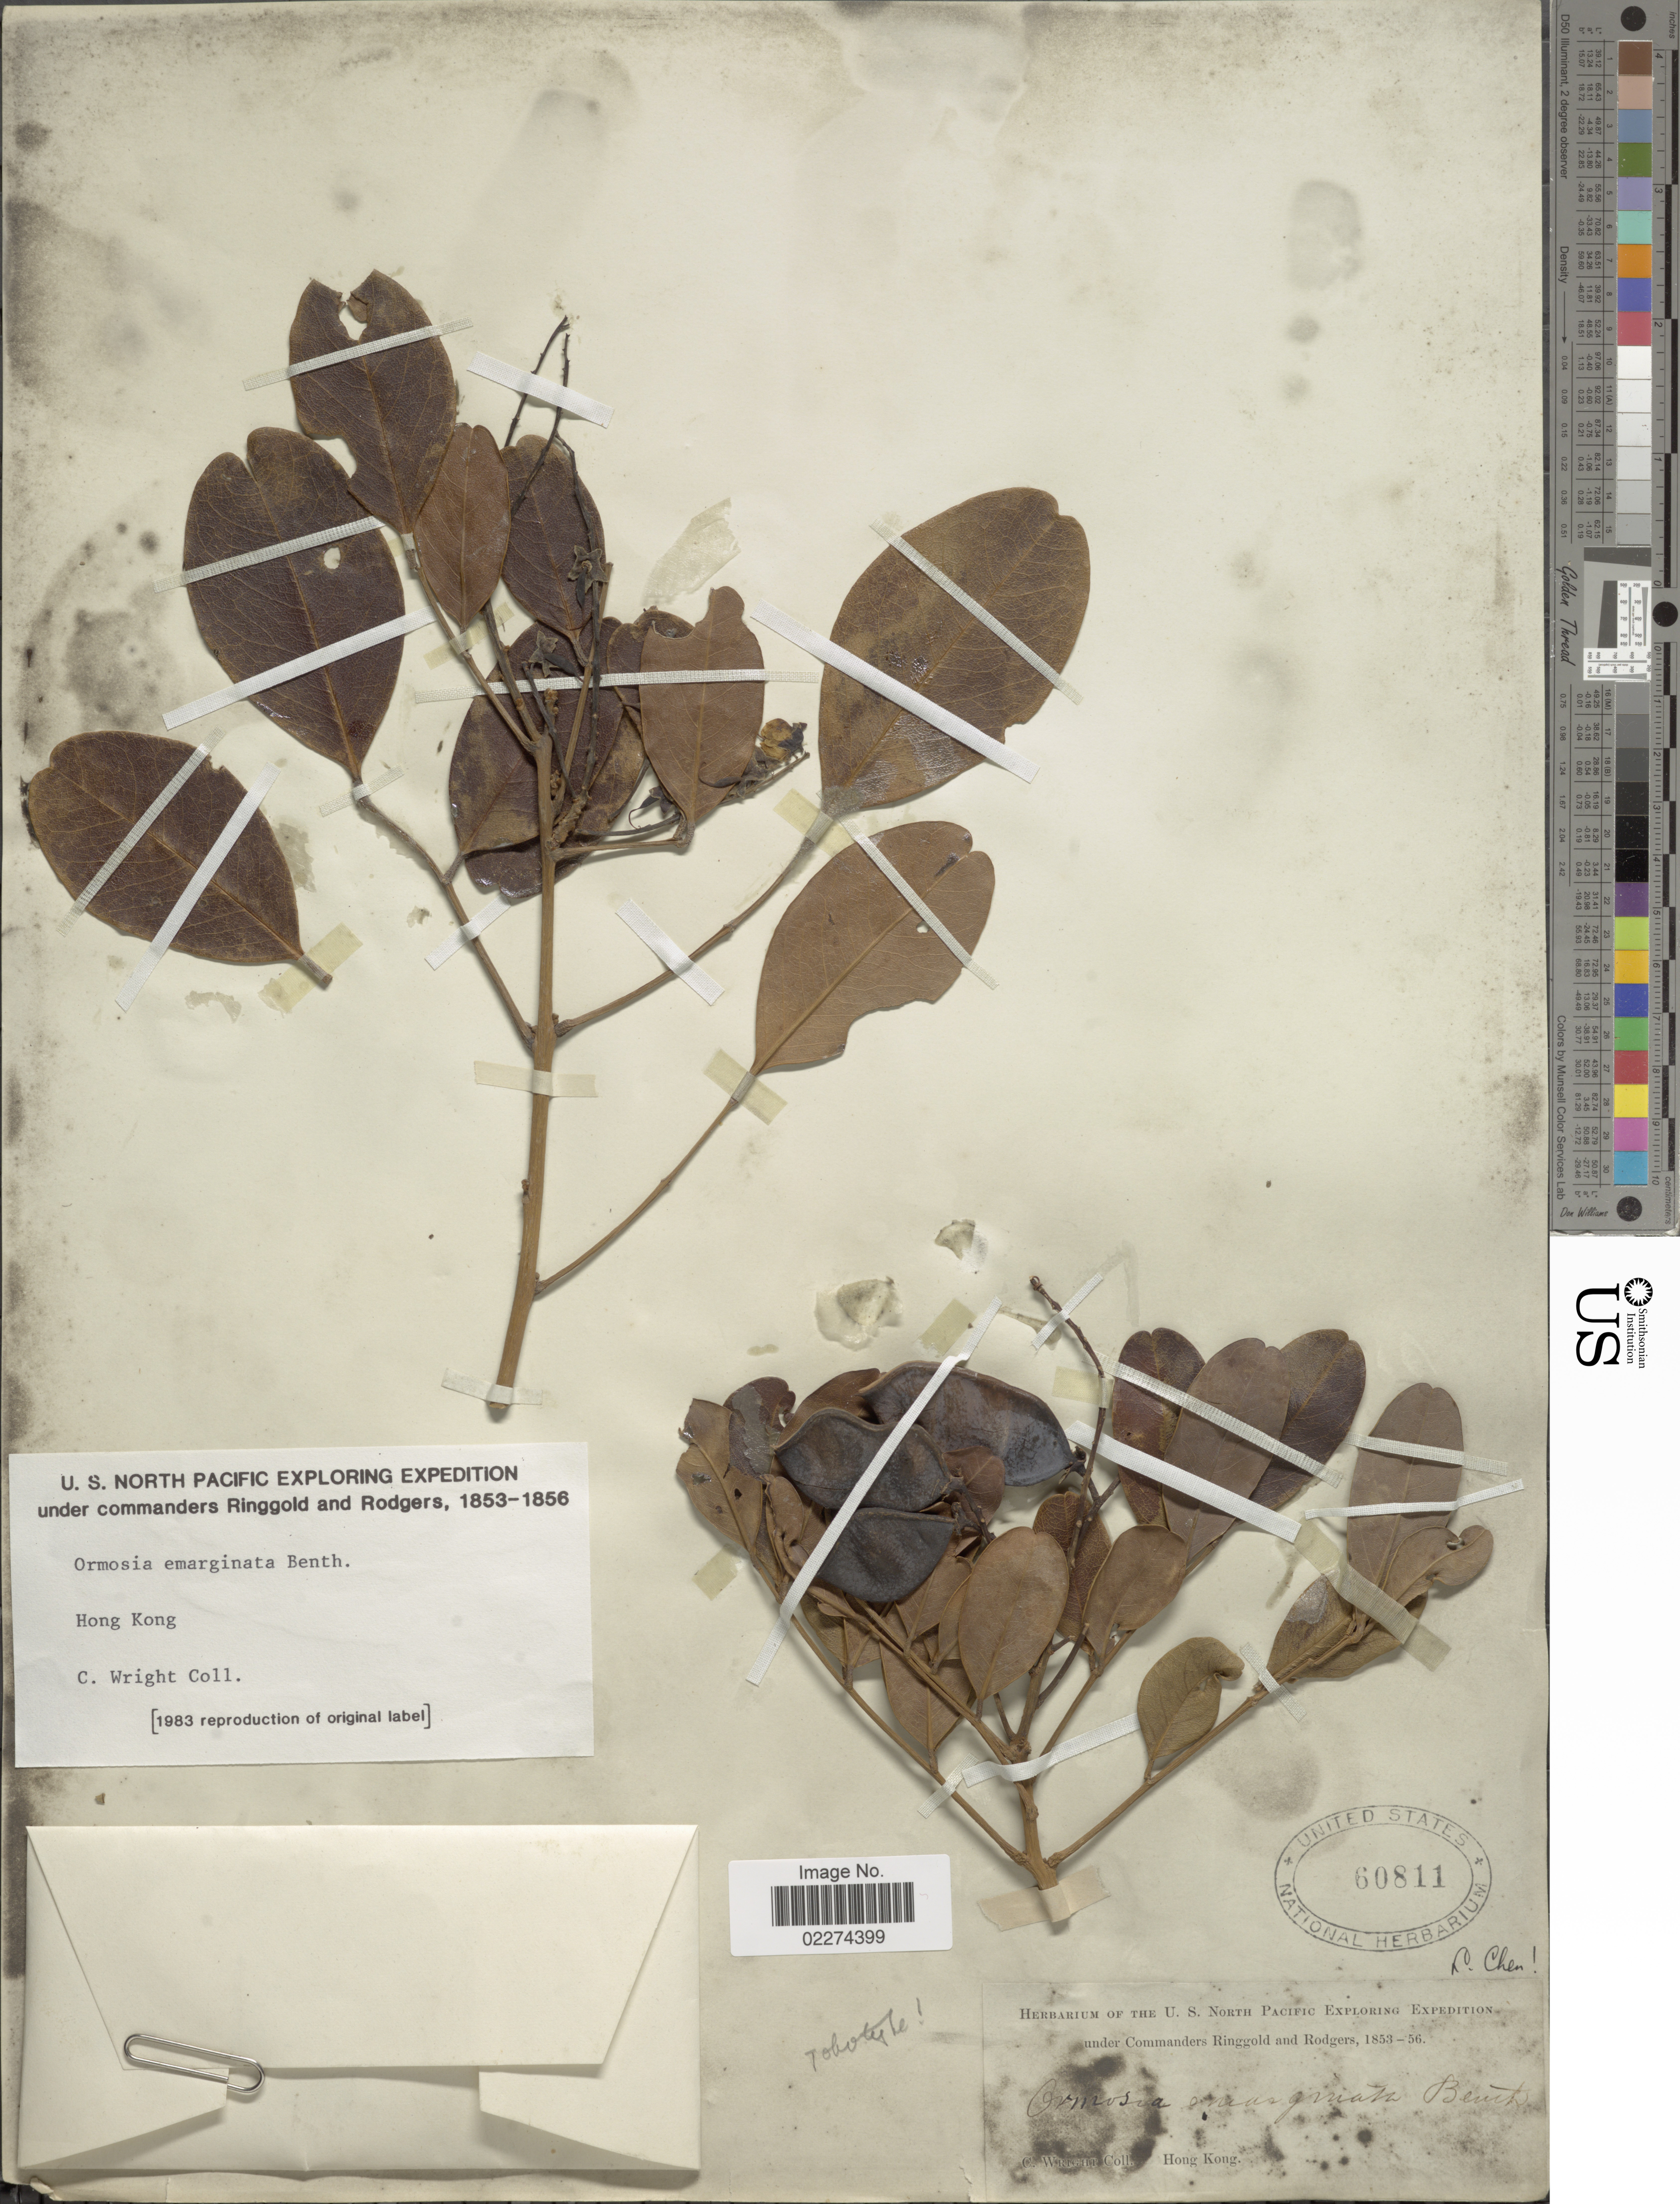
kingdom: Plantae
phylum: Tracheophyta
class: Magnoliopsida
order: Fabales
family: Fabaceae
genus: Ormosia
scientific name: Ormosia emarginata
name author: (Hook. & Arn.) Benth.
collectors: C. Wright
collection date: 1853/1856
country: China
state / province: Hong Kong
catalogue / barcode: US 60811